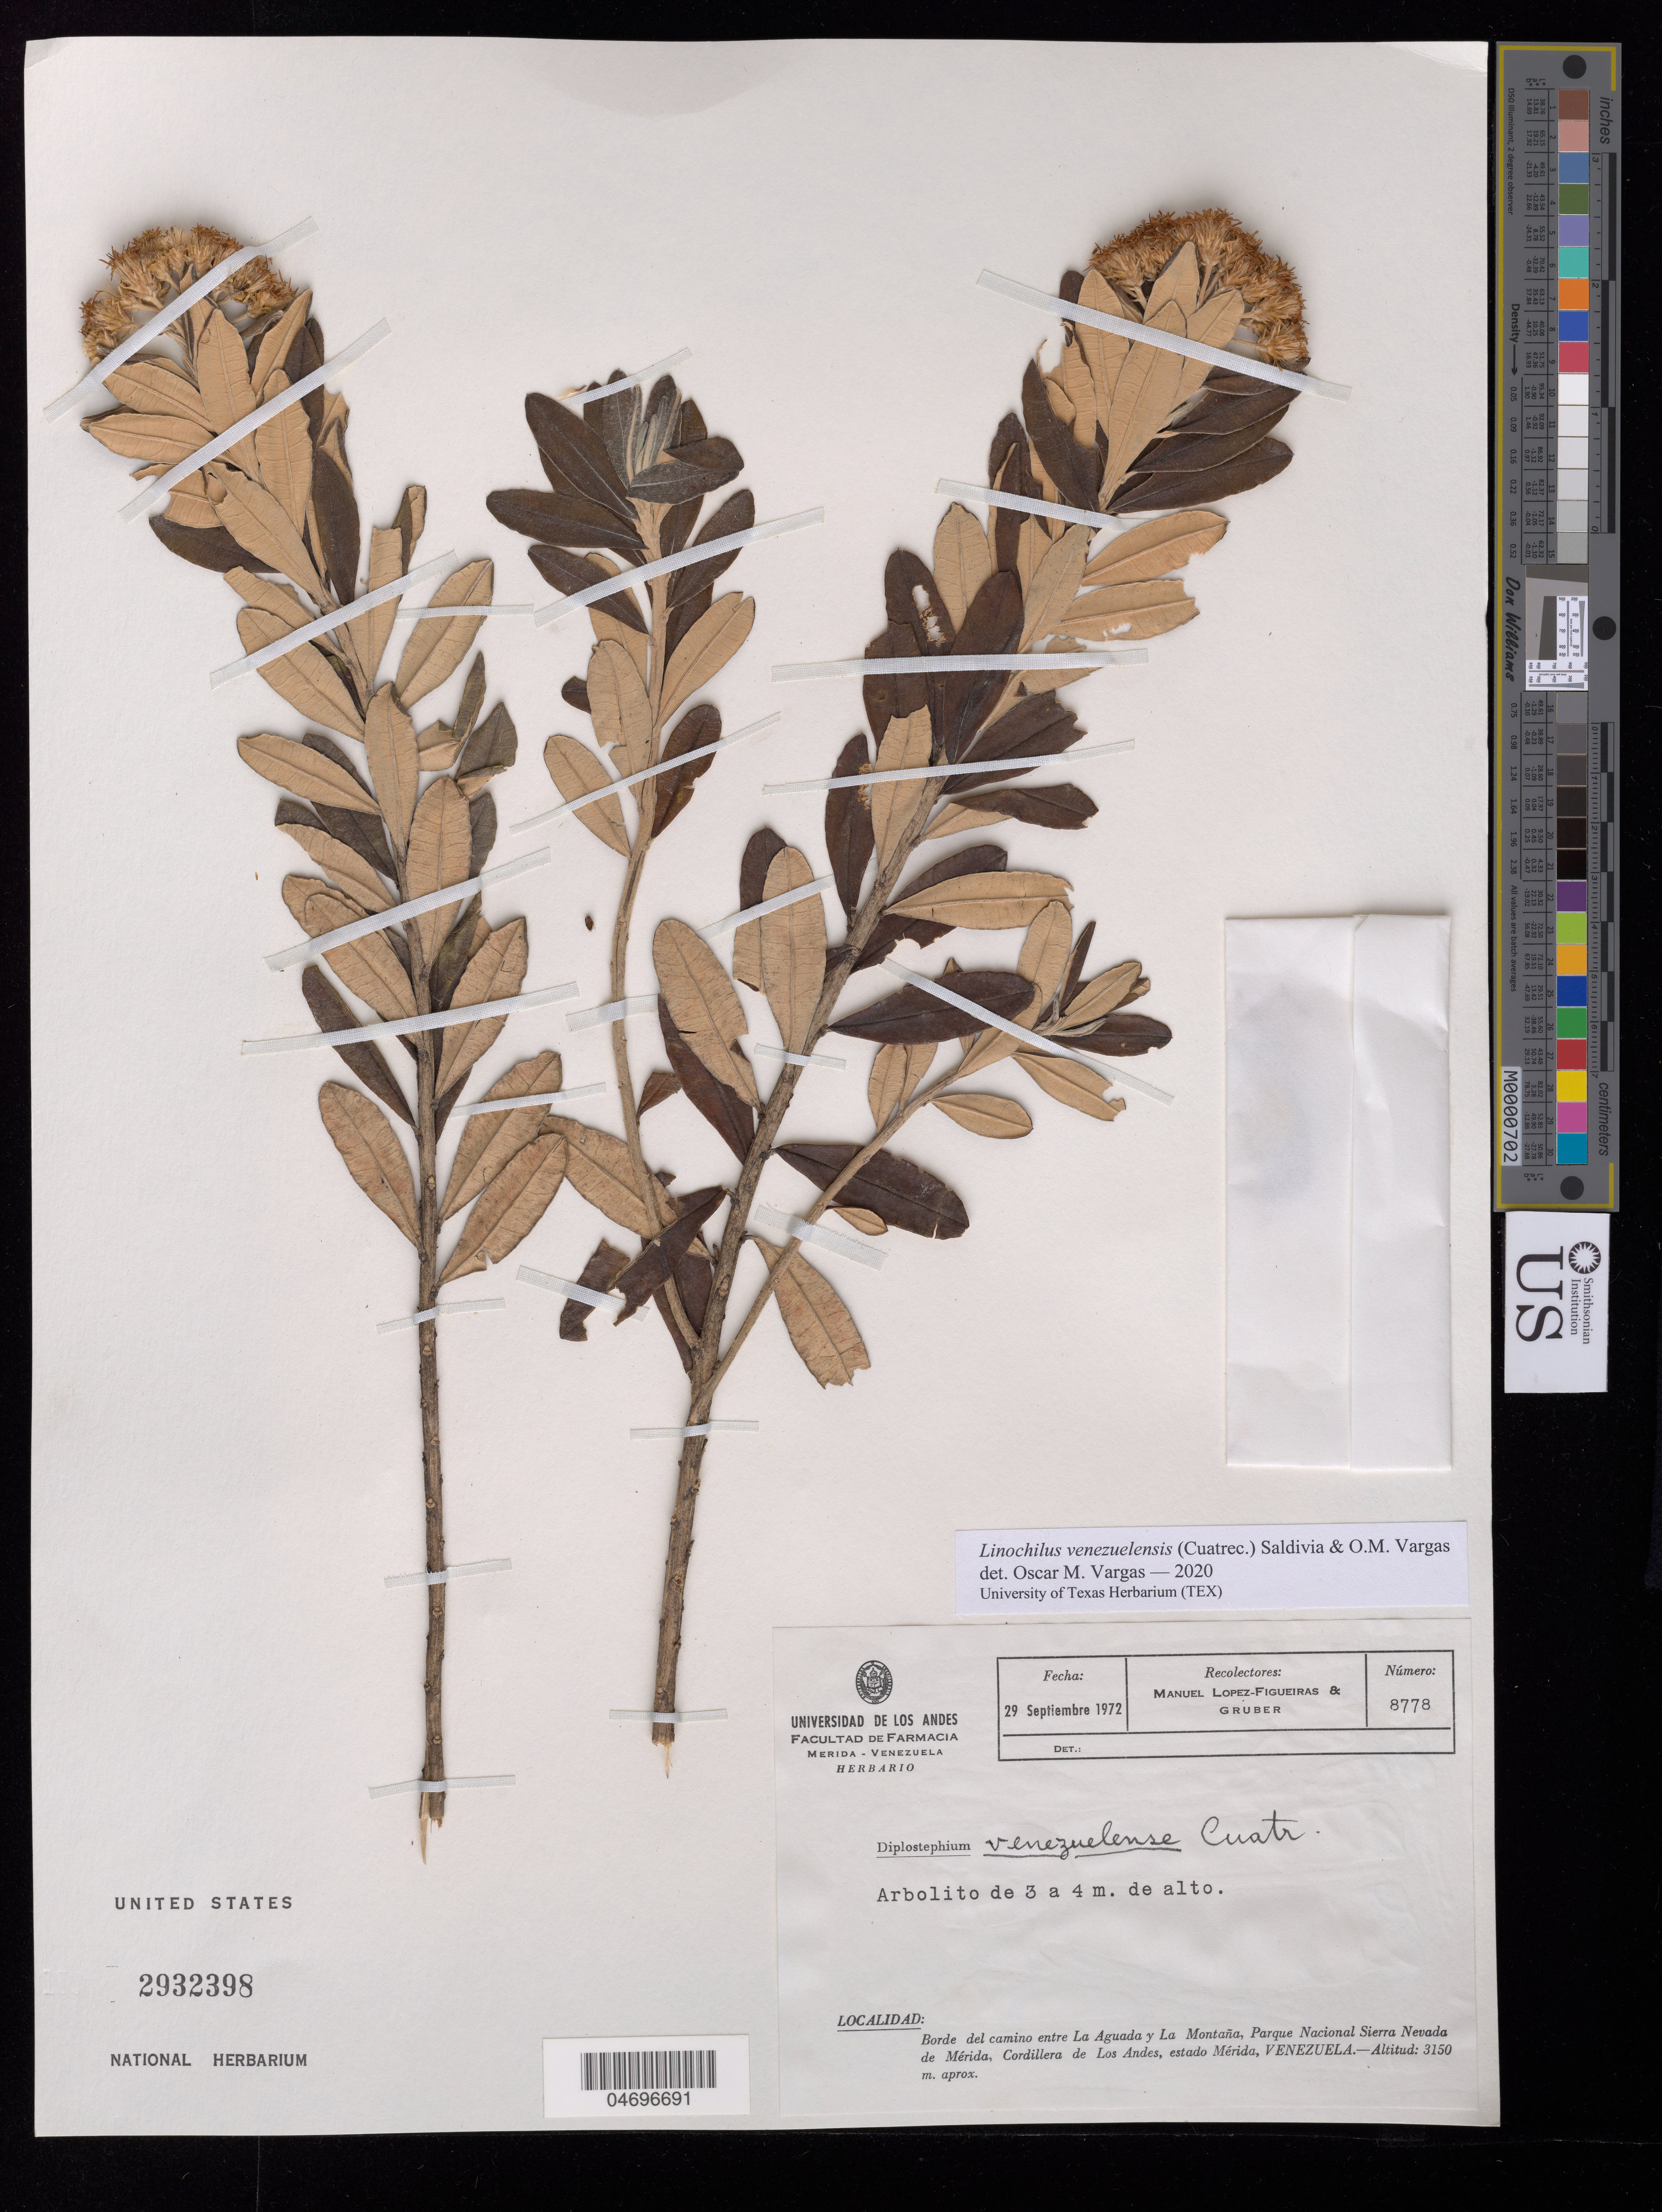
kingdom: Plantae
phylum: Tracheophyta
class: Magnoliopsida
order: Asterales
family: Asteraceae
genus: Linochilus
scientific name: Linochilus venezuelensis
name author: (Cuatrec.) Saldivia & O.M. Vargas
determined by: Vargas, Oscar M.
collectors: M. López Figueiras & -. Gruber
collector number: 8778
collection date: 1972-09-29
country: Venezuela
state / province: Mérida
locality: Borde del camino entre La Aguada y La Montaña, Parque Nacional Sierra Nevada de Mérida, Cordillera de Los Andes.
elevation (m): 3150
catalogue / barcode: US 2932398